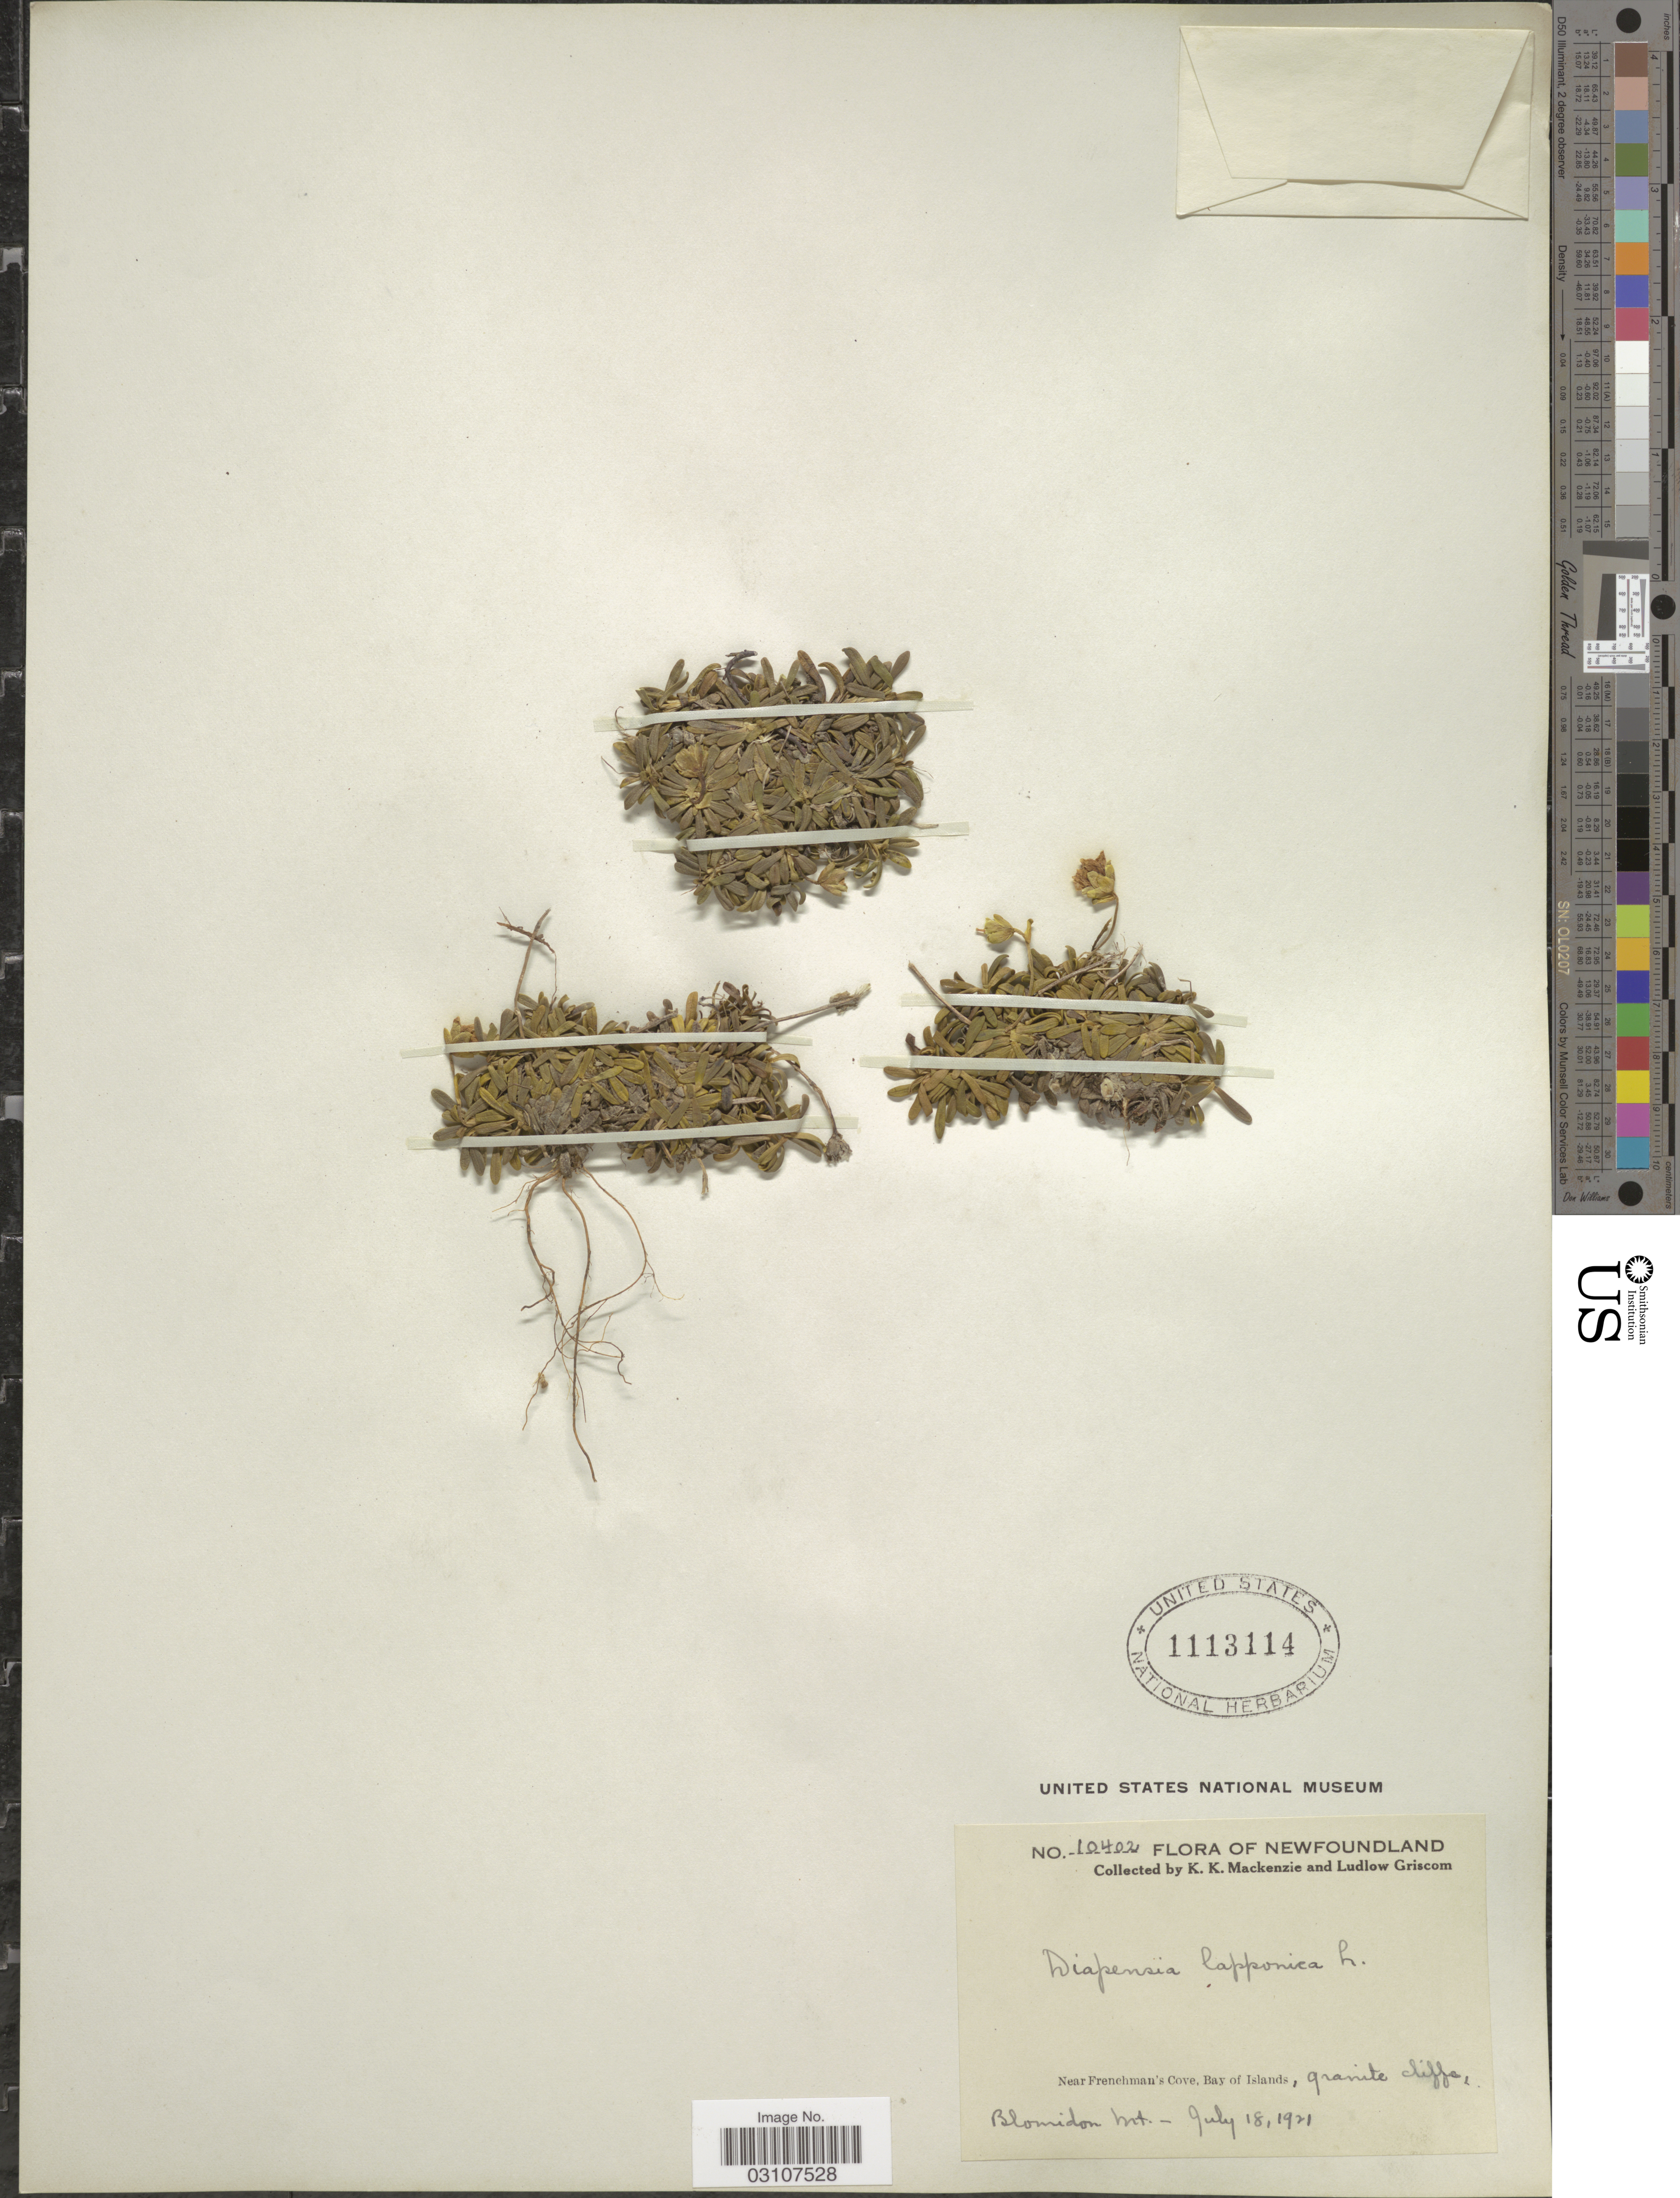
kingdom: Plantae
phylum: Tracheophyta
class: Magnoliopsida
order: Ericales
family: Diapensiaceae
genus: Diapensia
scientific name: Diapensia lapponica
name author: L.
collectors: K. K. Mackenzie & L. Griscom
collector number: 10402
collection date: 1921-07-18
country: Canada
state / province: Newfoundland and Labrador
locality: Near Frenchman's Cove, Bay of Islands. Blomidon Mt.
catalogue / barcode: US 1113114